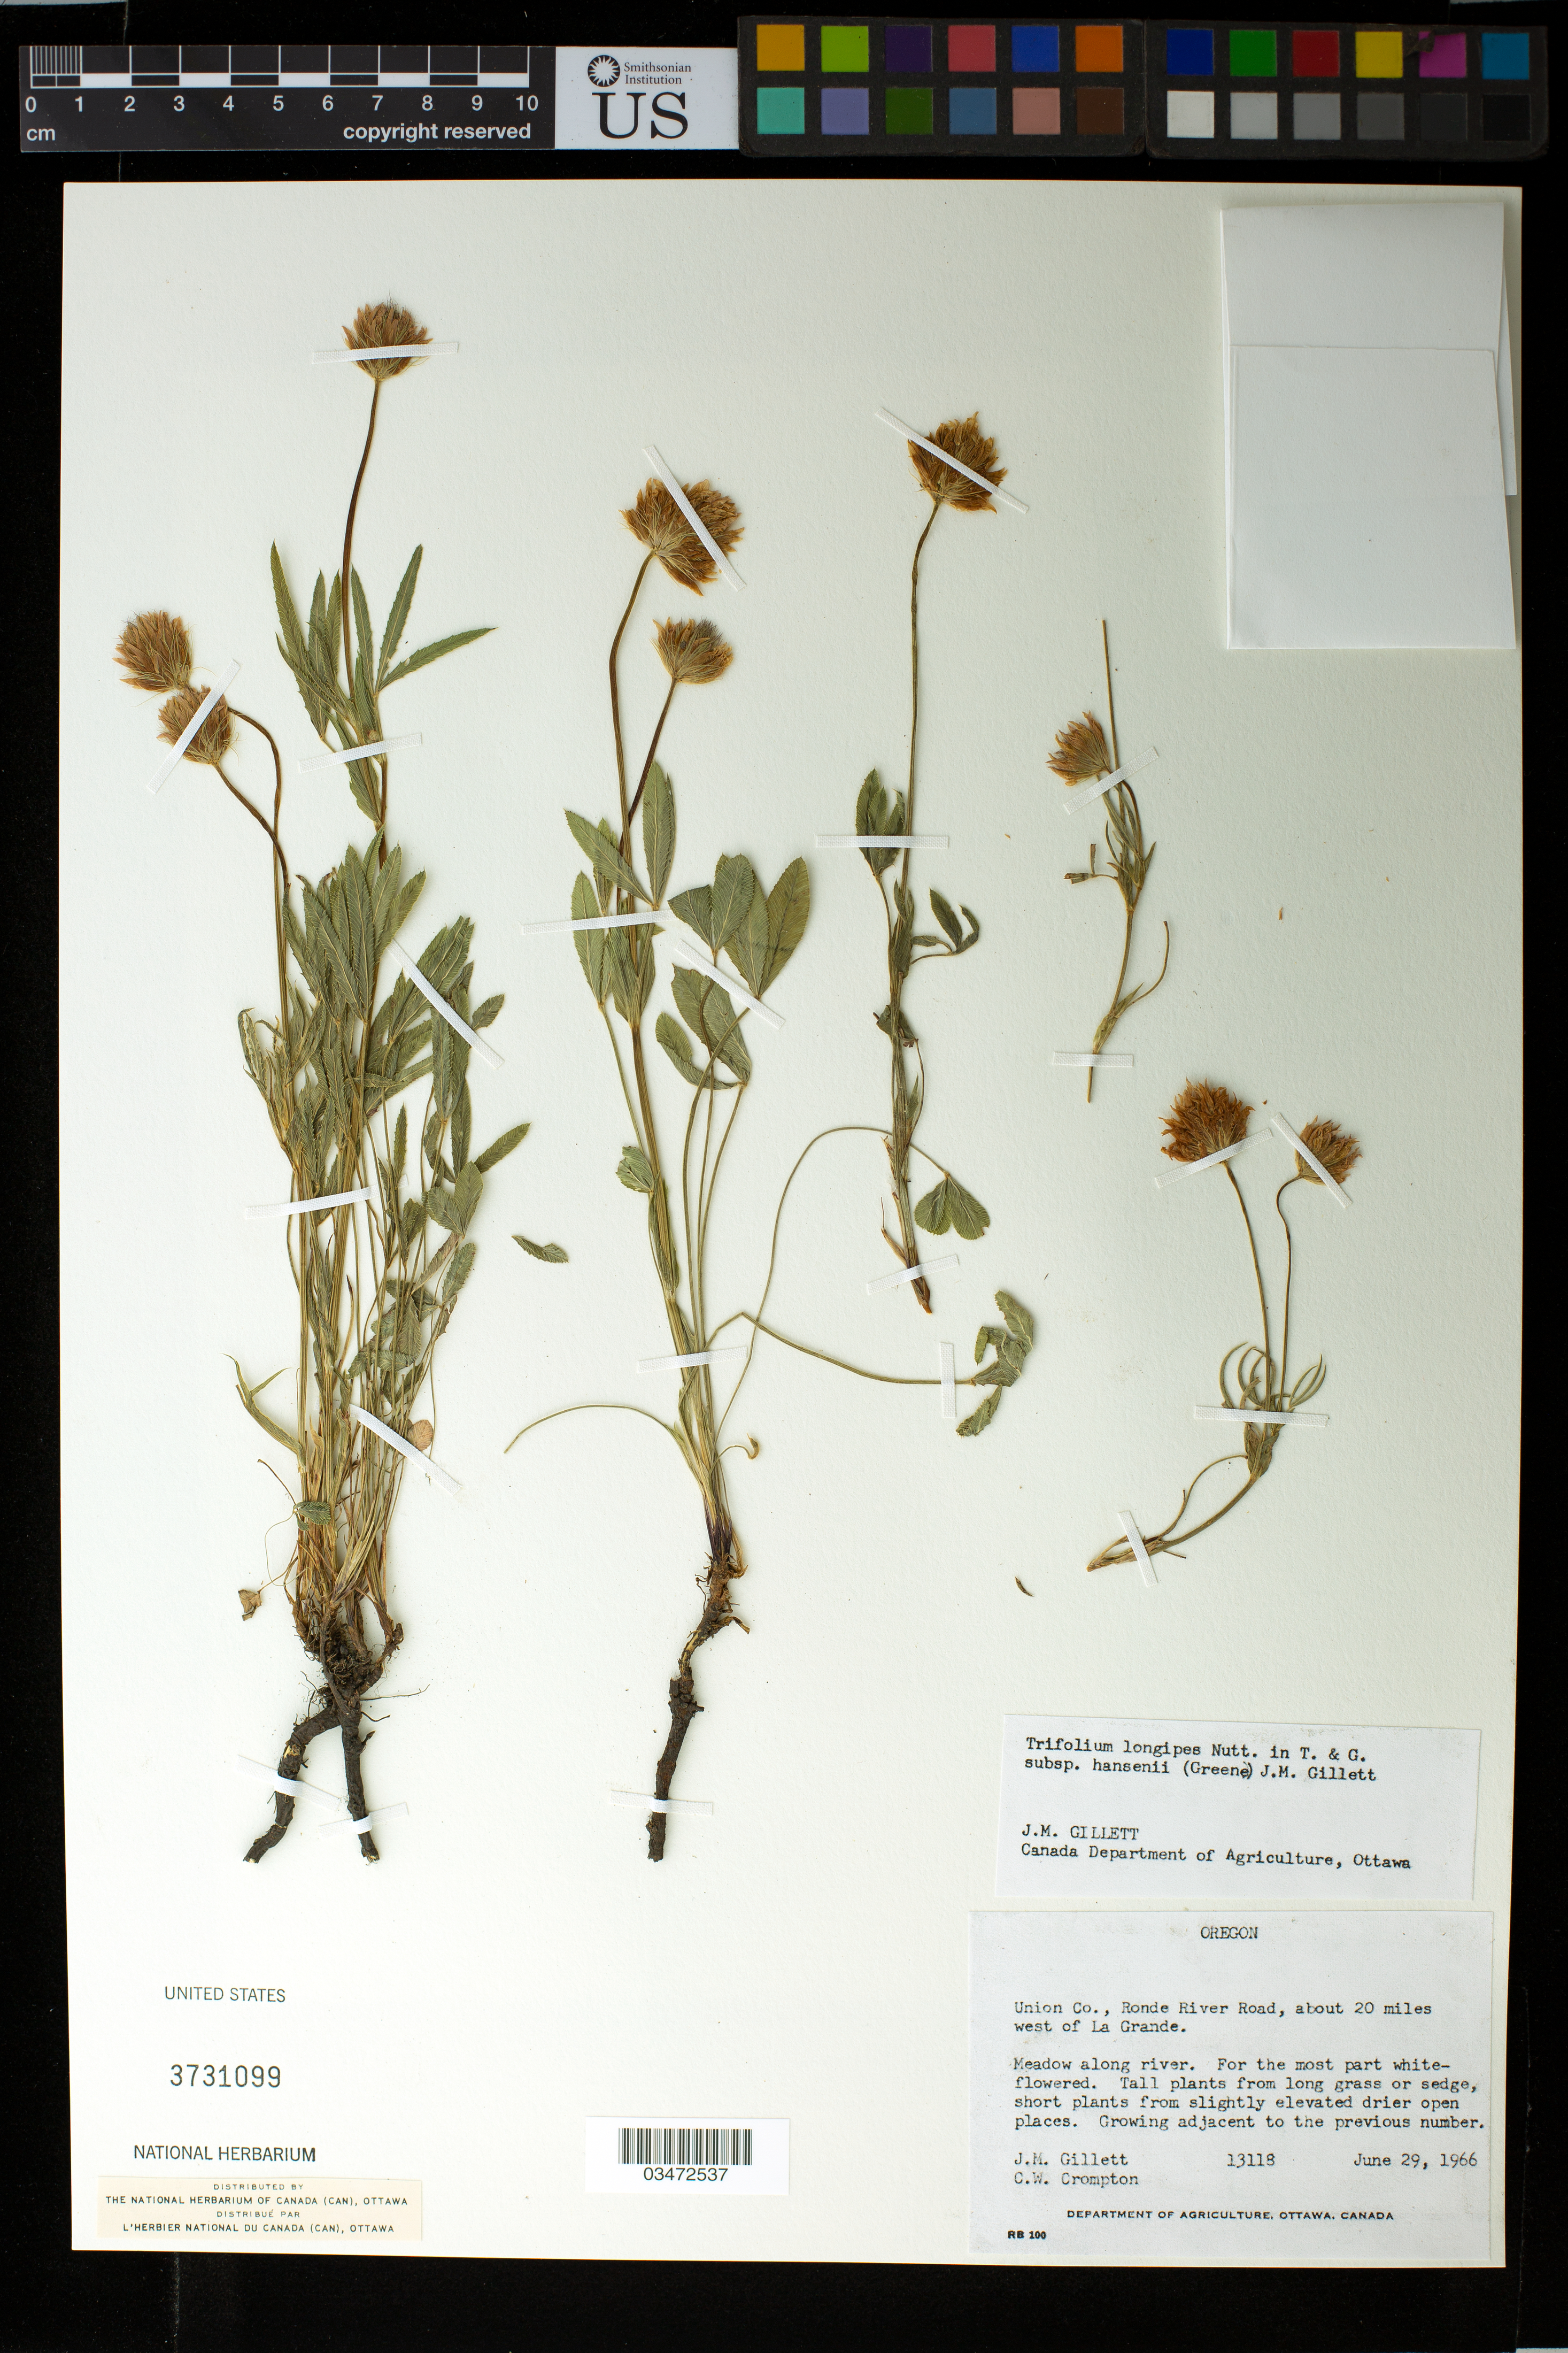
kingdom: Plantae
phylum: Tracheophyta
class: Magnoliopsida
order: Fabales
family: Fabaceae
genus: Trifolium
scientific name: Trifolium longipes subsp. hansenii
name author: (Greene) J.M. Gillett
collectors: J. Gillett & C. W. Crompton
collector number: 13118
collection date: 1966-06-29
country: United States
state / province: Oregon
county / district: Union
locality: Union Co., Ronde River Road, about 20 miles west of La Grande.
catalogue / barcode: US 3731099